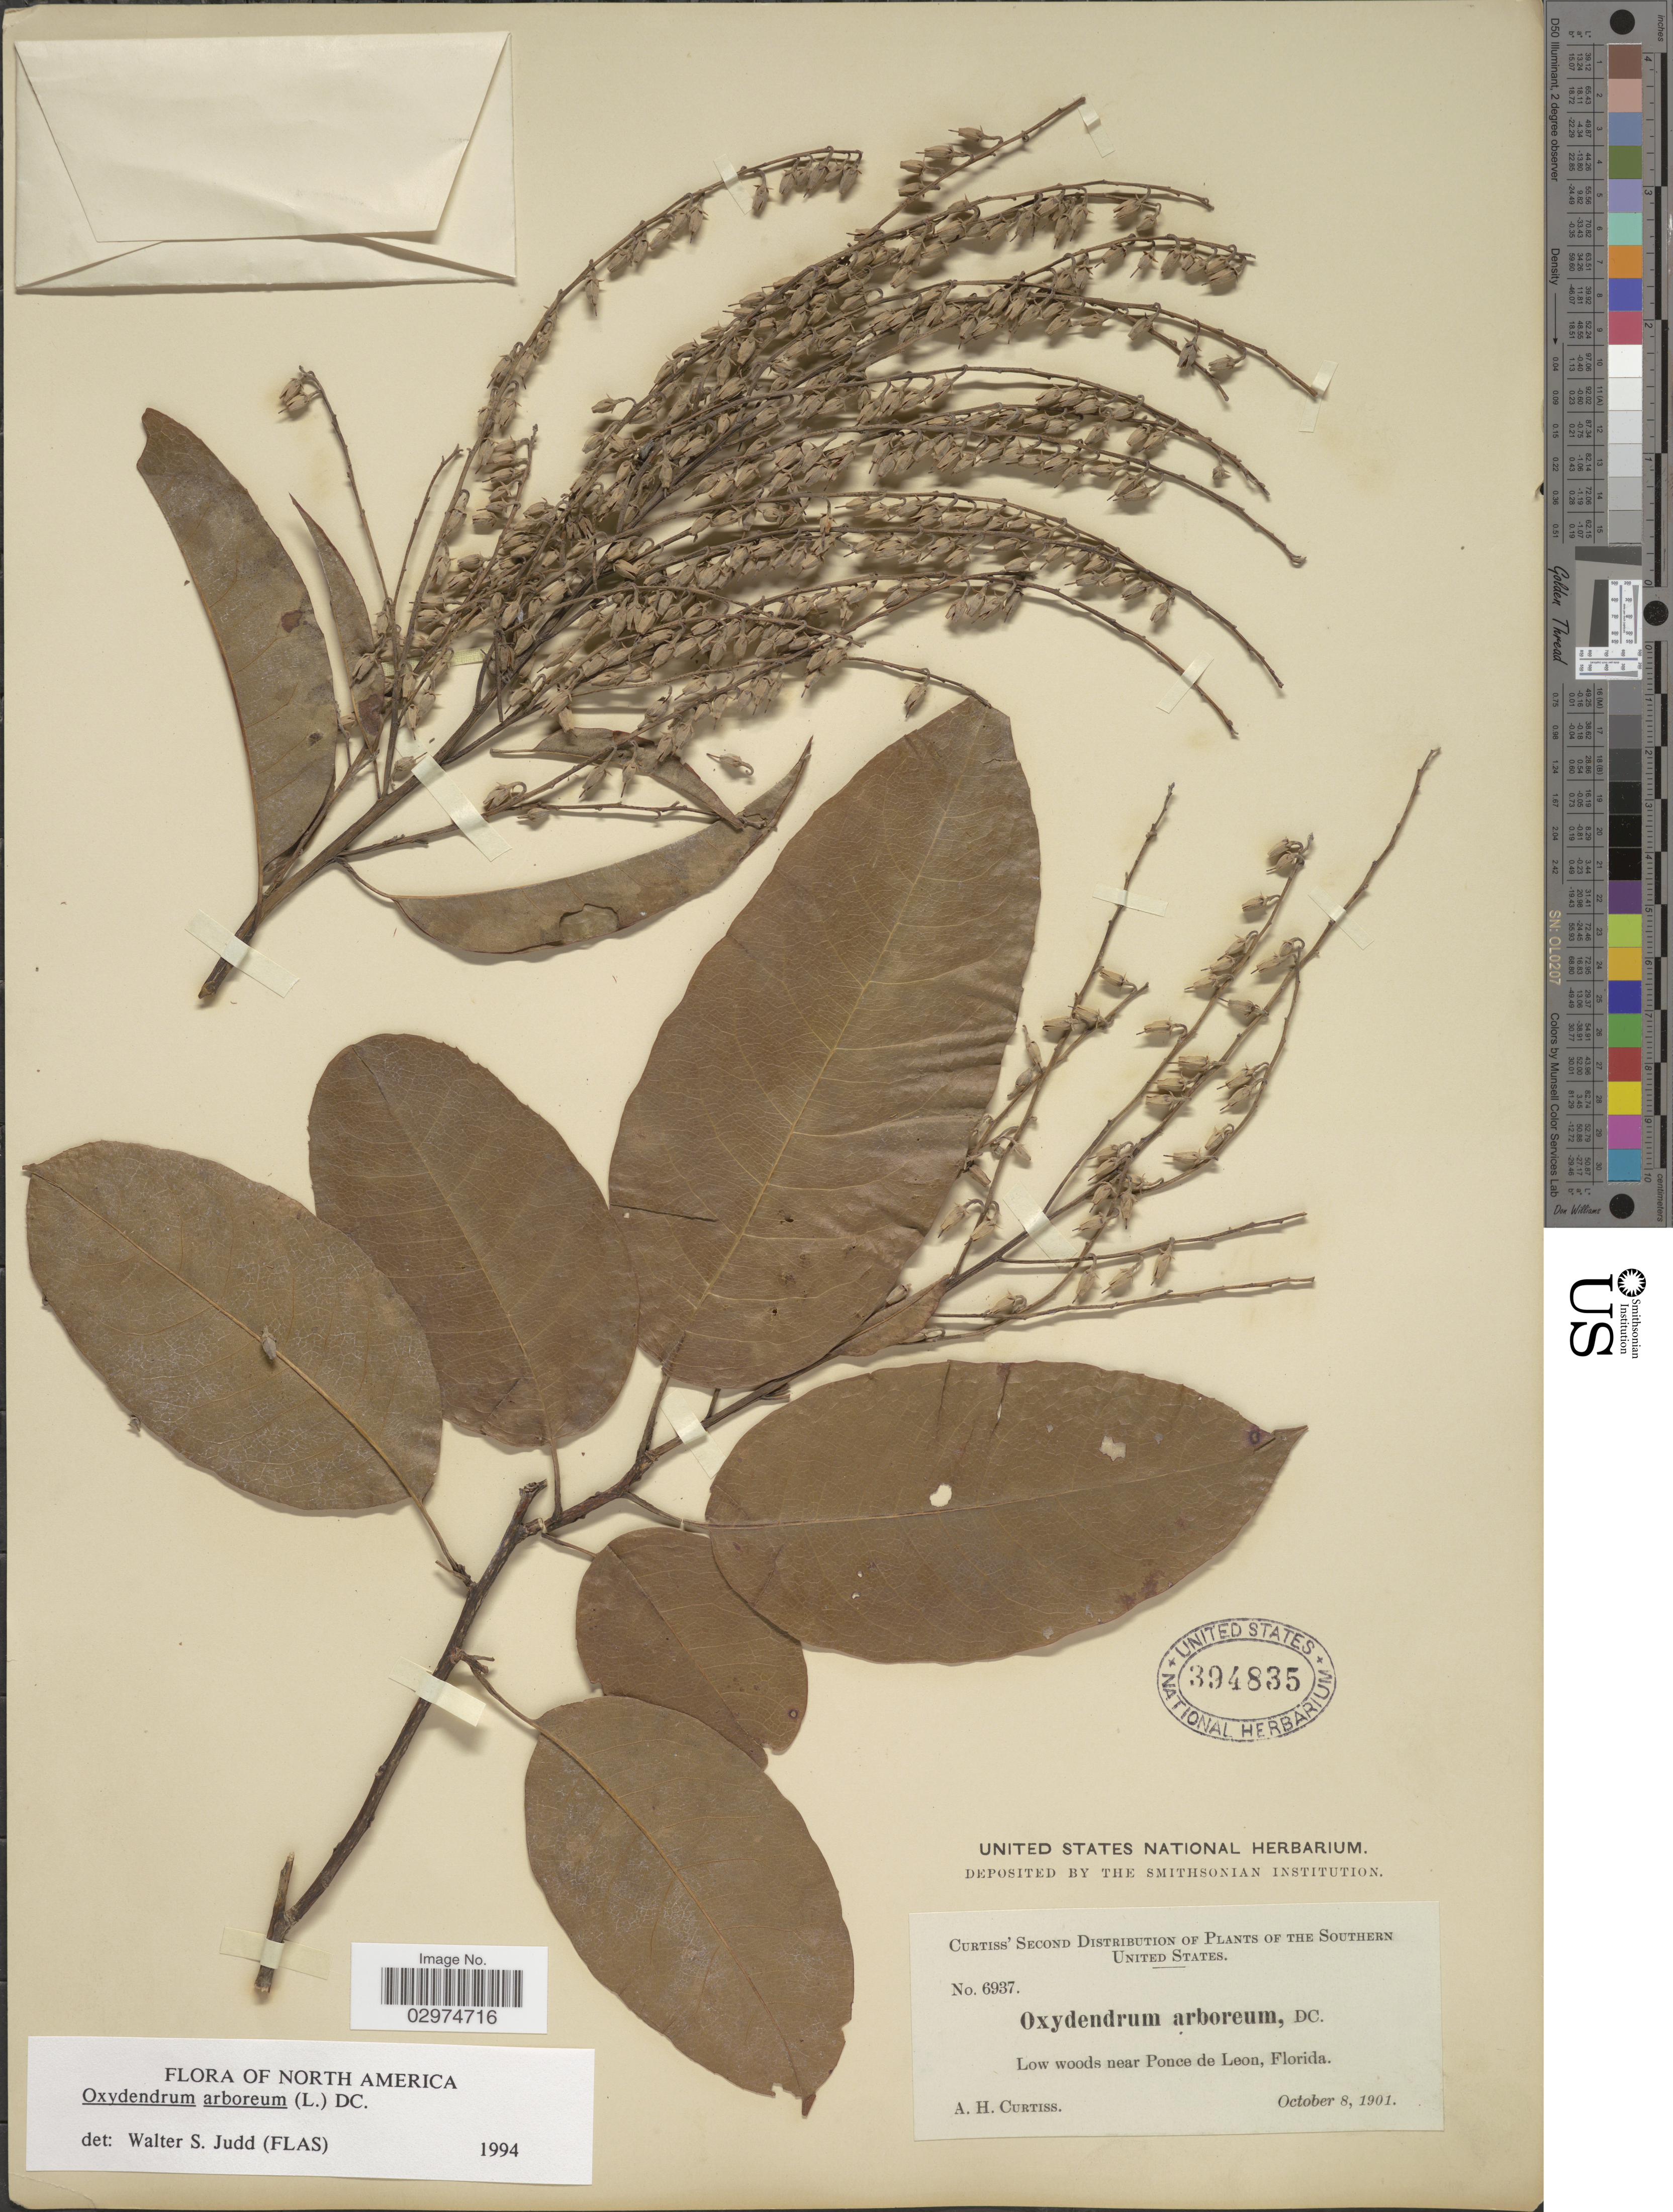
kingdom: Plantae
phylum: Tracheophyta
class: Magnoliopsida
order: Ericales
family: Ericaceae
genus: Oxydendrum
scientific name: Oxydendrum arboreum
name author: (L.) DC.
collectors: A. H. Curtiss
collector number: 6937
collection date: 1901-10-08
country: United States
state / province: Florida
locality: Southern United States, Low woods near Ponce de Leon.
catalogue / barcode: US 394835